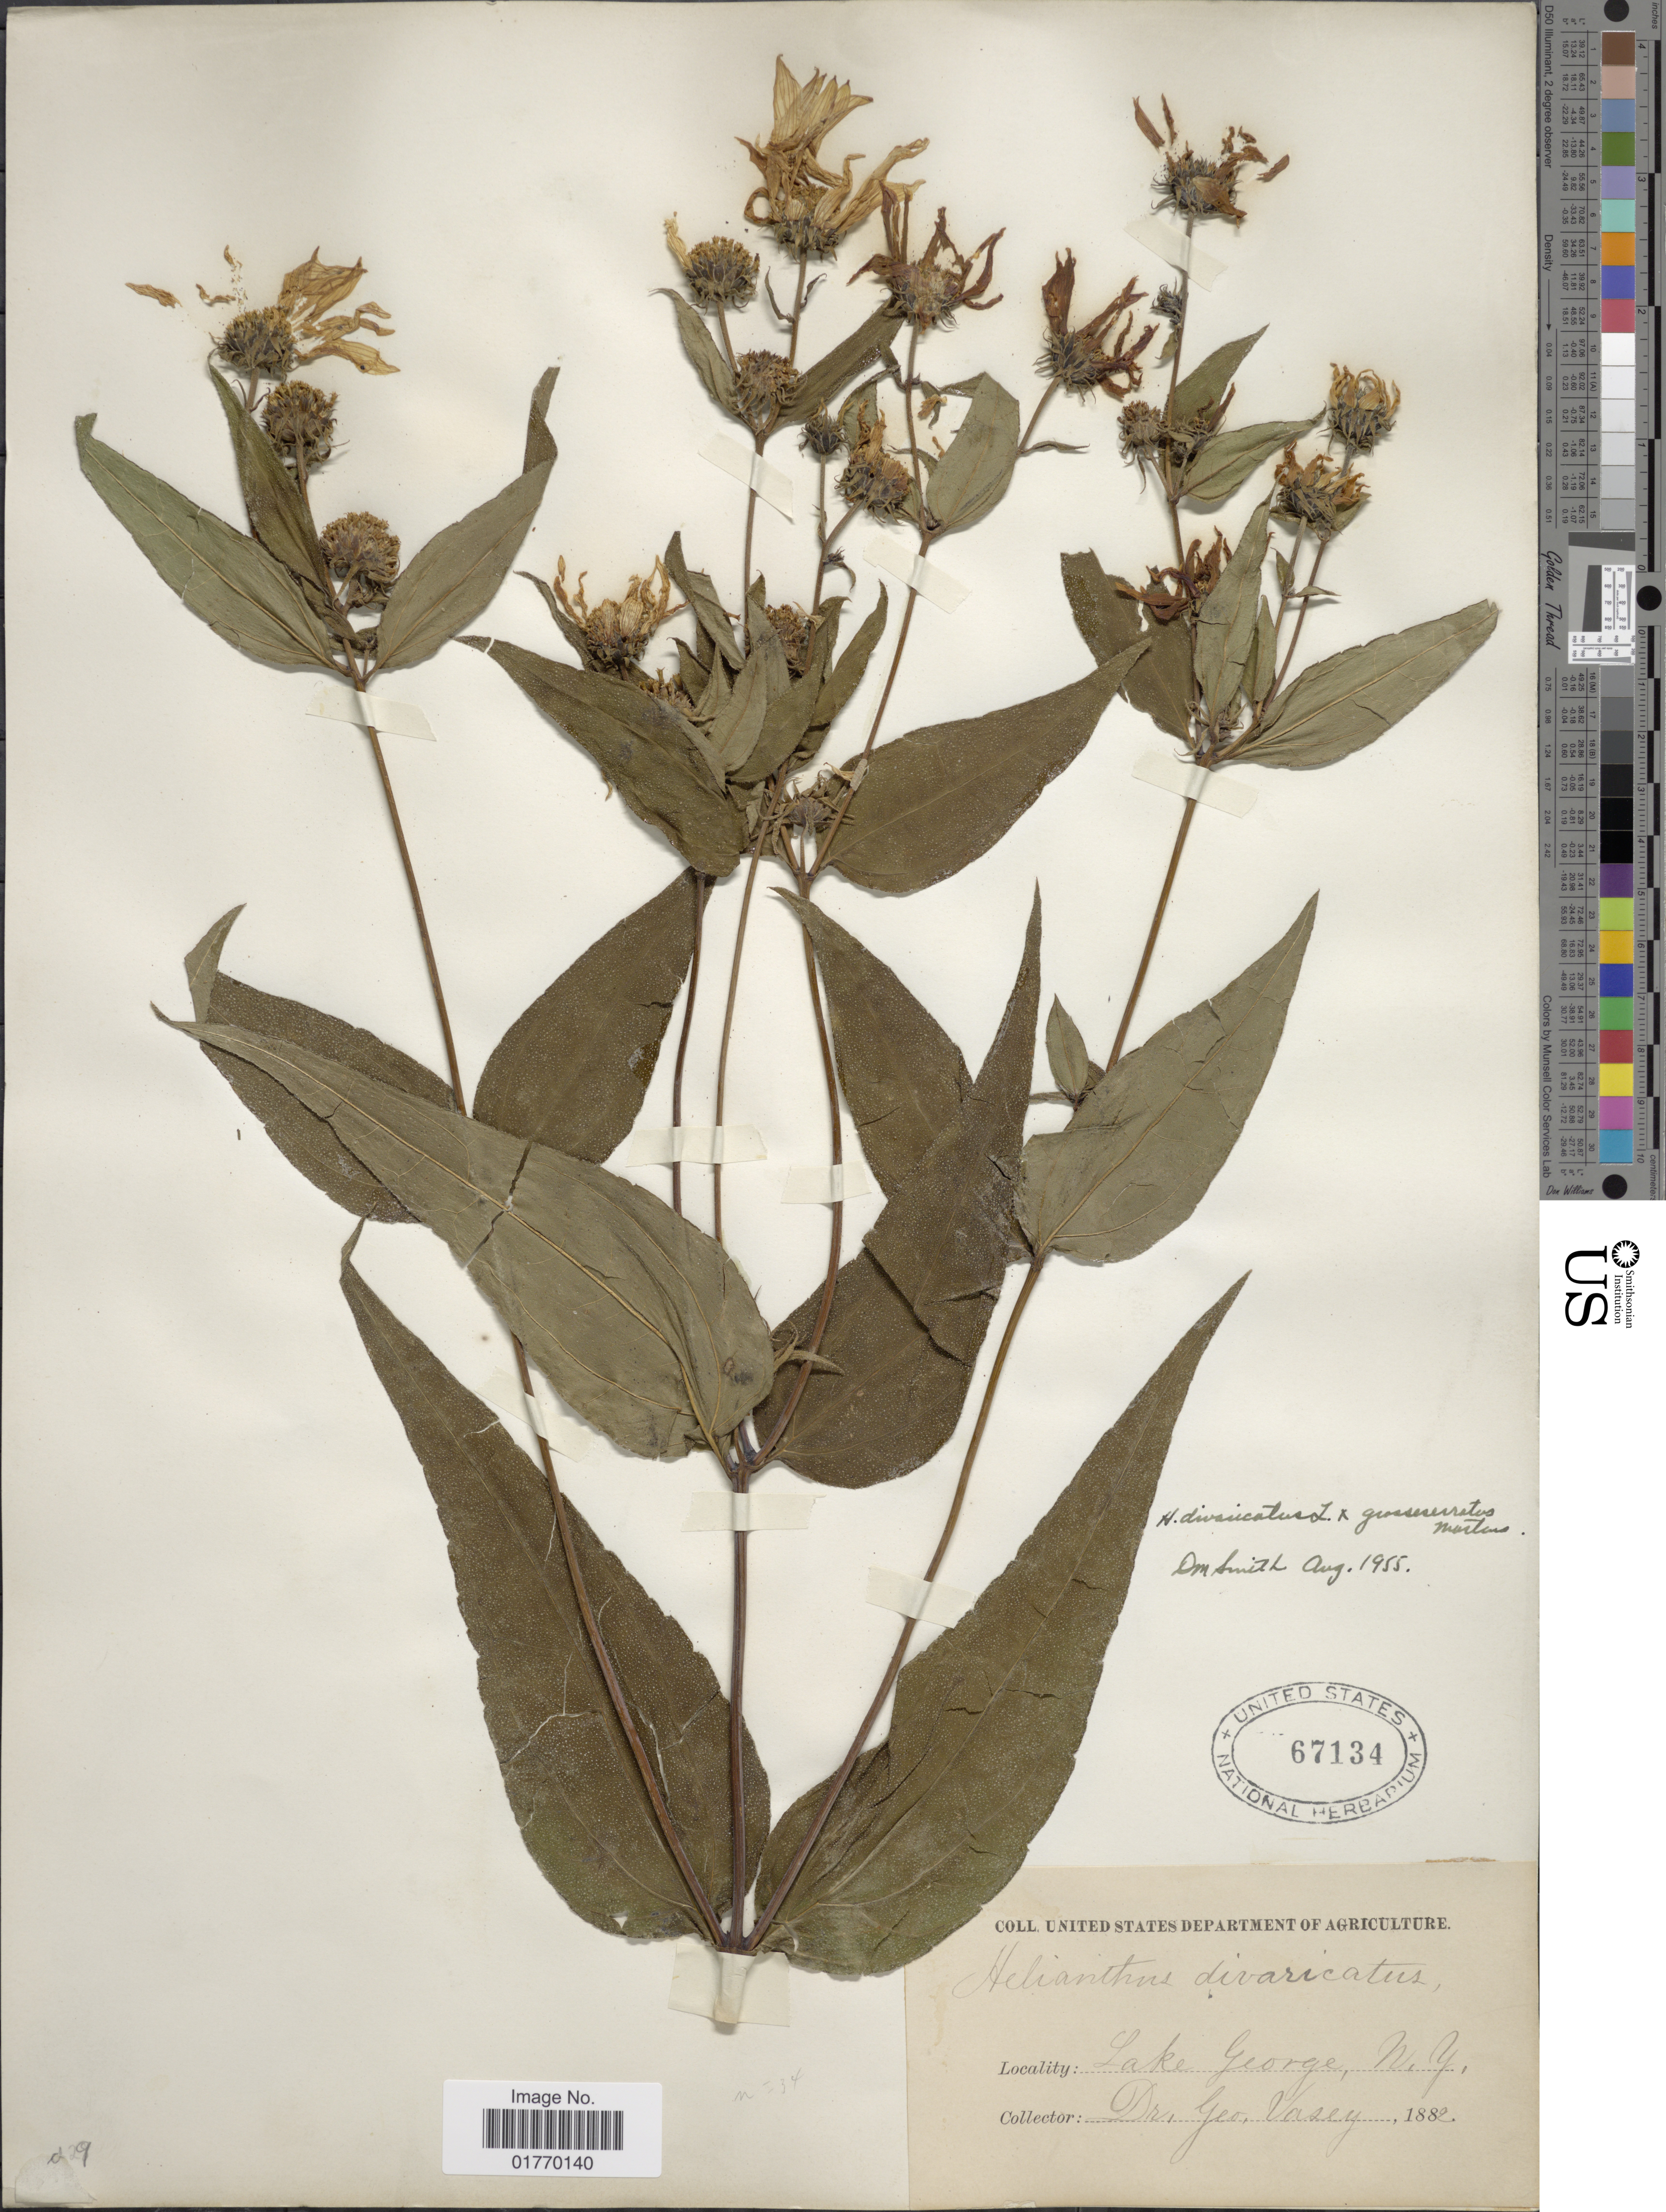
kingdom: Plantae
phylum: Tracheophyta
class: Magnoliopsida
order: Asterales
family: Asteraceae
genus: Helianthus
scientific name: Helianthus divaricatus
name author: L.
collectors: G. Vasey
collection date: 1882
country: United States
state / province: New York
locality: Lake George, N. Y.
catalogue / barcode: US 67134